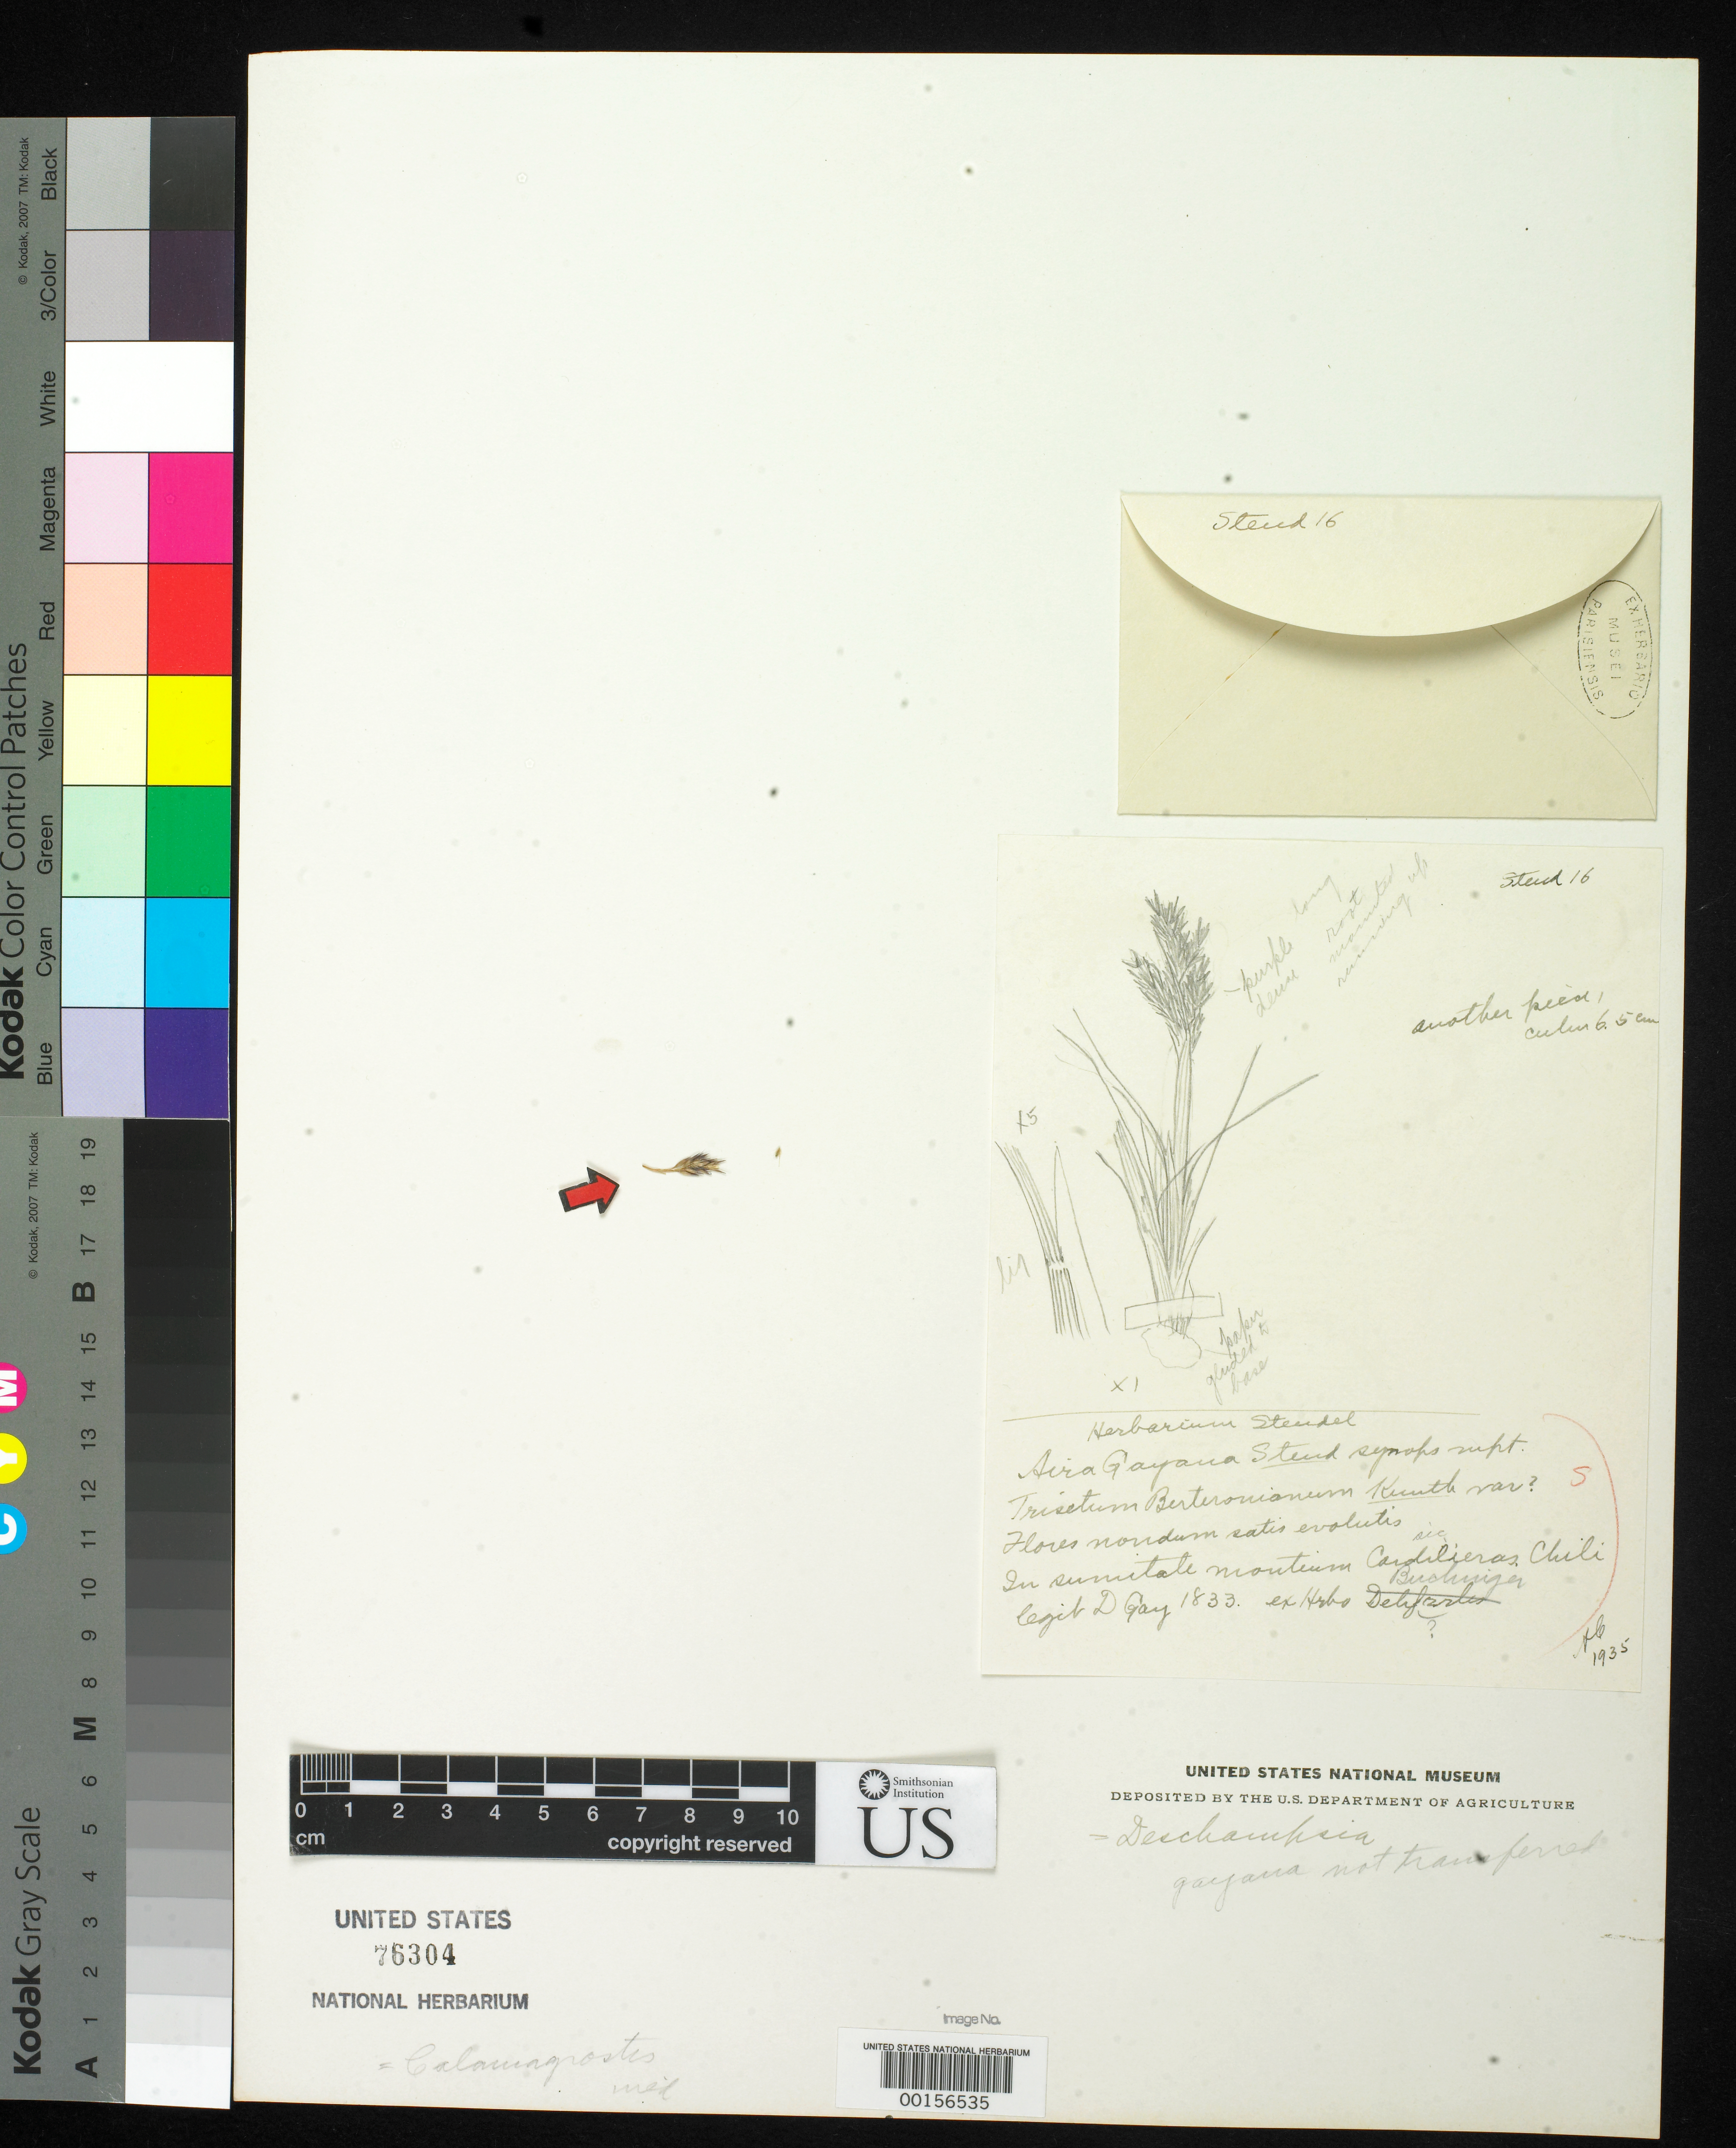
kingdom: Plantae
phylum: Tracheophyta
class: Liliopsida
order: Poales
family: Poaceae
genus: Aira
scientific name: Aira gayana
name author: Steud.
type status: Type Fragment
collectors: D. Gay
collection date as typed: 1833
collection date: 1833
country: Chile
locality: Cordileras.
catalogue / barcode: US 76304